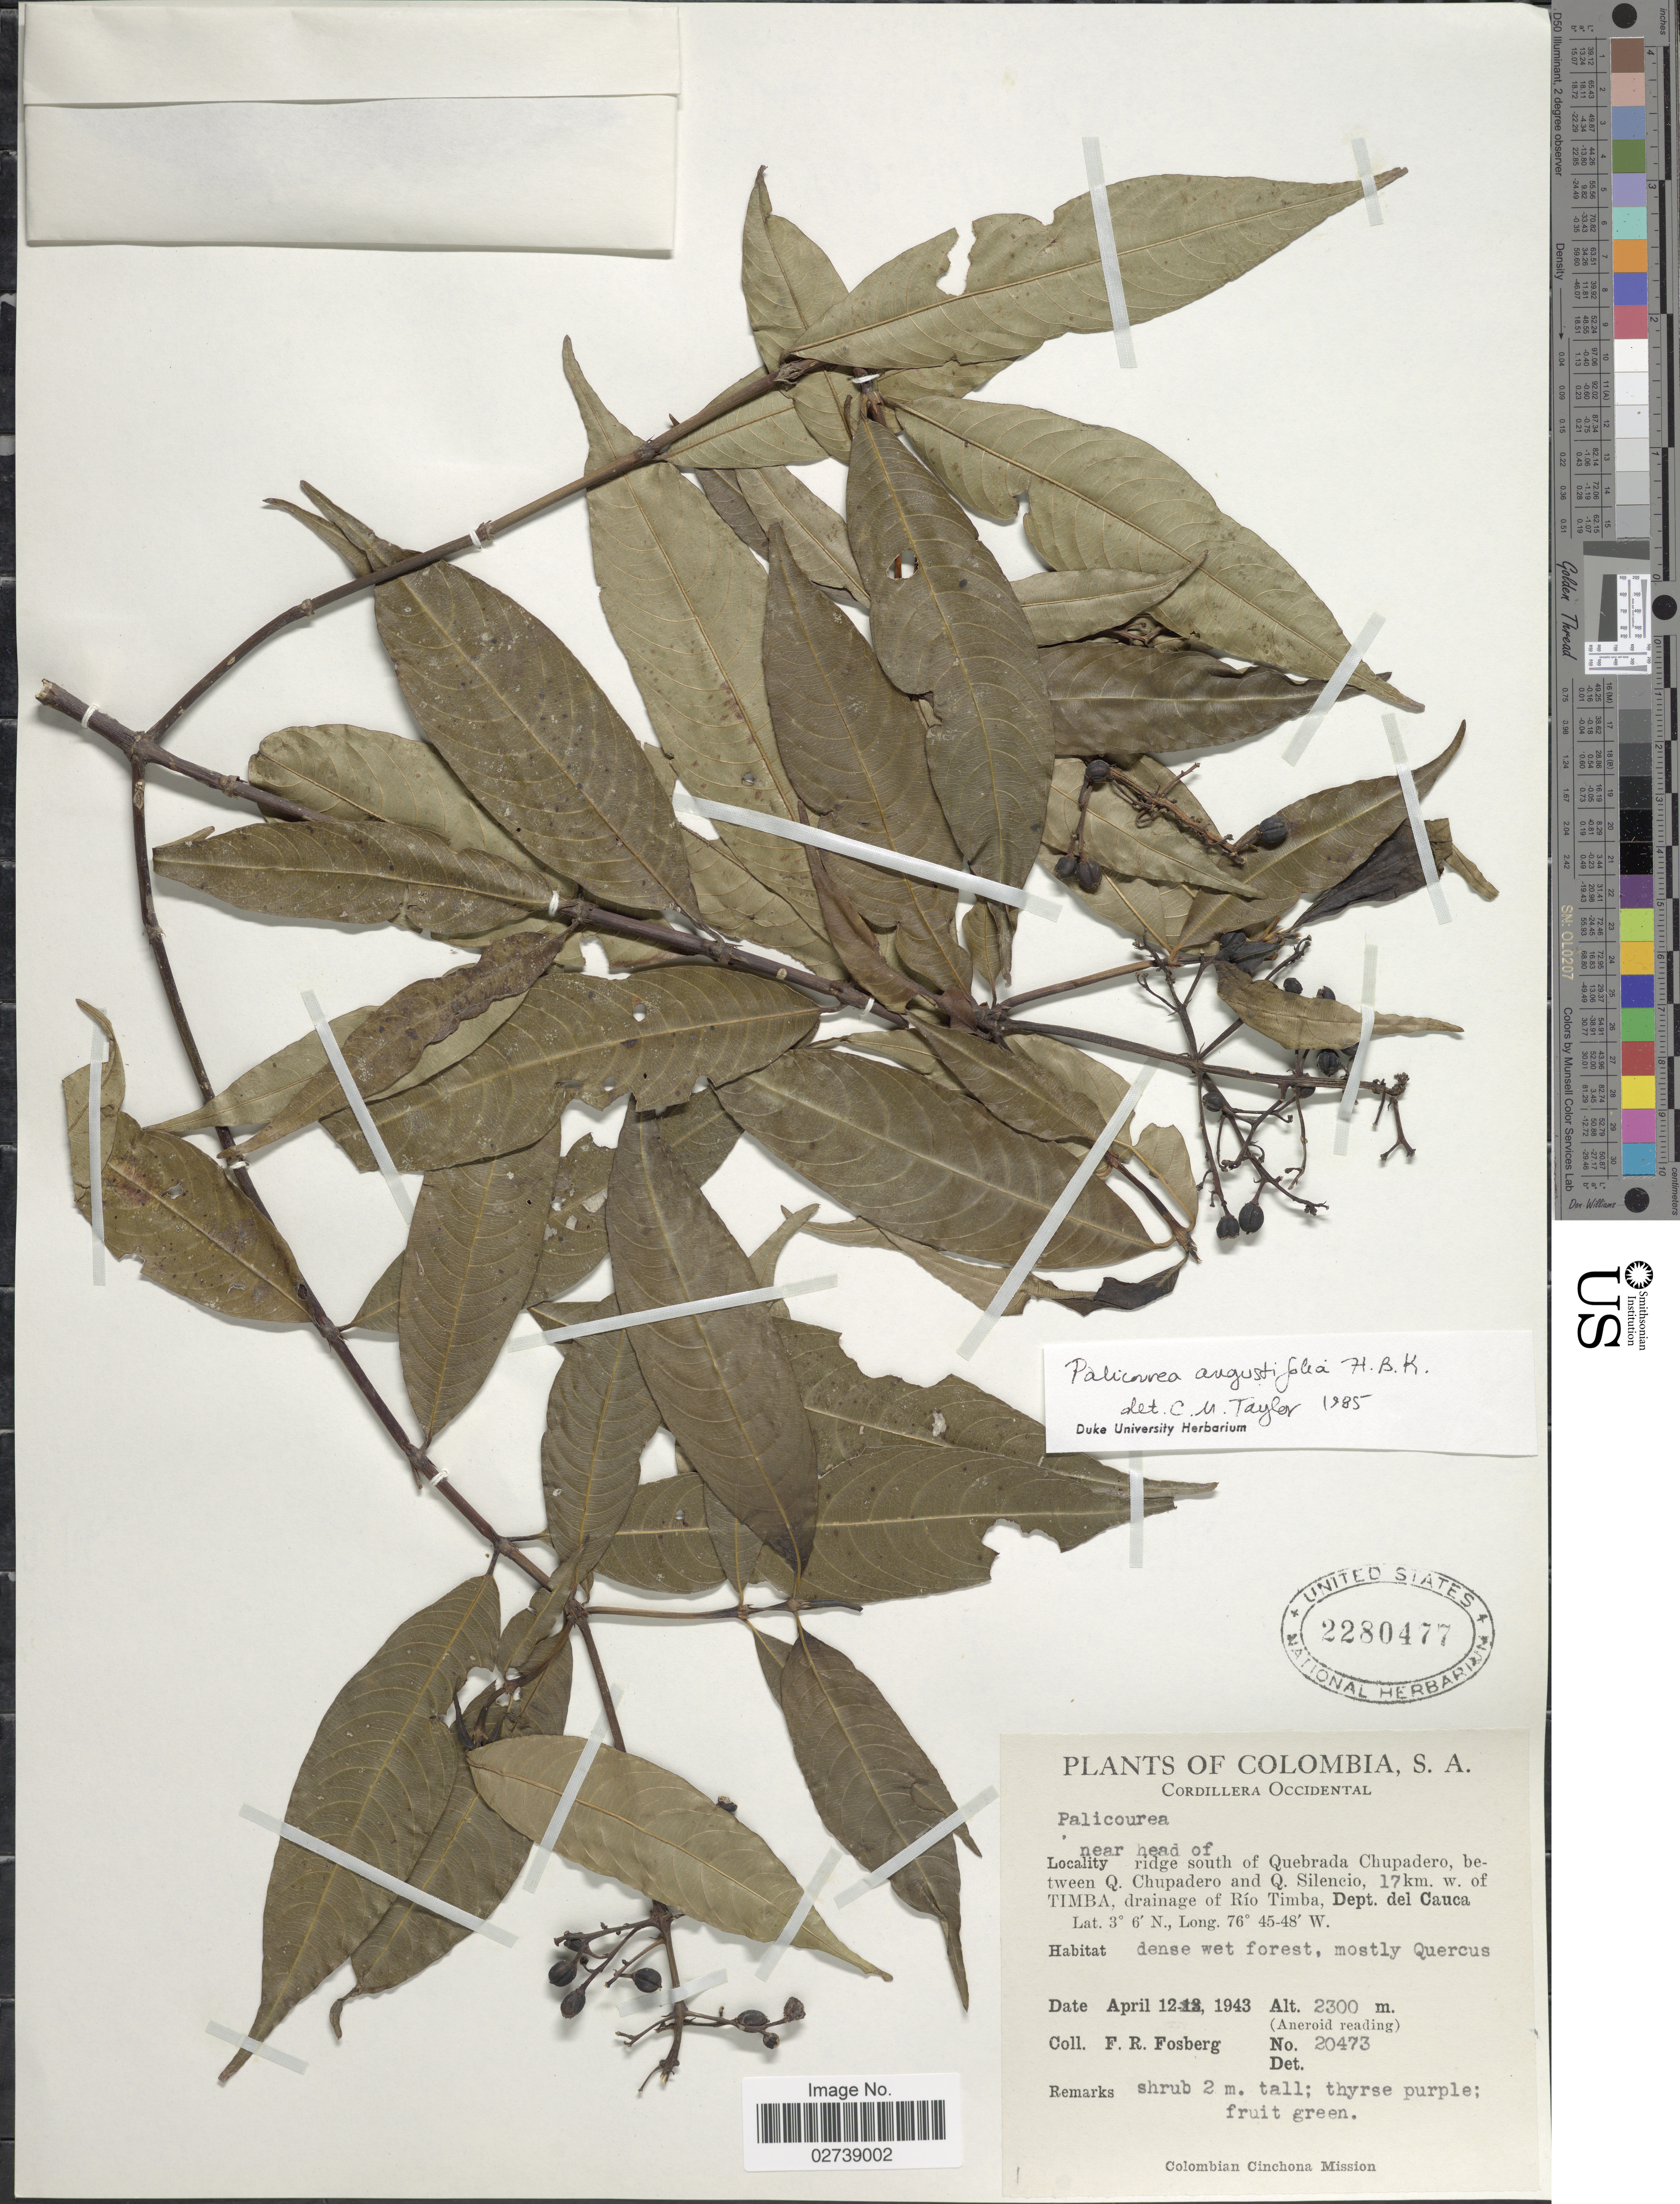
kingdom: Plantae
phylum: Tracheophyta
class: Magnoliopsida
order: Gentianales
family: Rubiaceae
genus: Palicourea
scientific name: Palicourea angustifolia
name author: Kunth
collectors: F. R. Fosberg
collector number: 20473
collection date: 1943-04-12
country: Colombia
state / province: Cauca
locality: Cordillera Occidental, Near head of ridge south of Quebrada Chupadero, between Q. Chupadero and Q. Silencio, 17 km. w. of Timba, drainage of Rio Timba. Dept. del Cauca.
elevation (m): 2300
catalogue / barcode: US 2280477